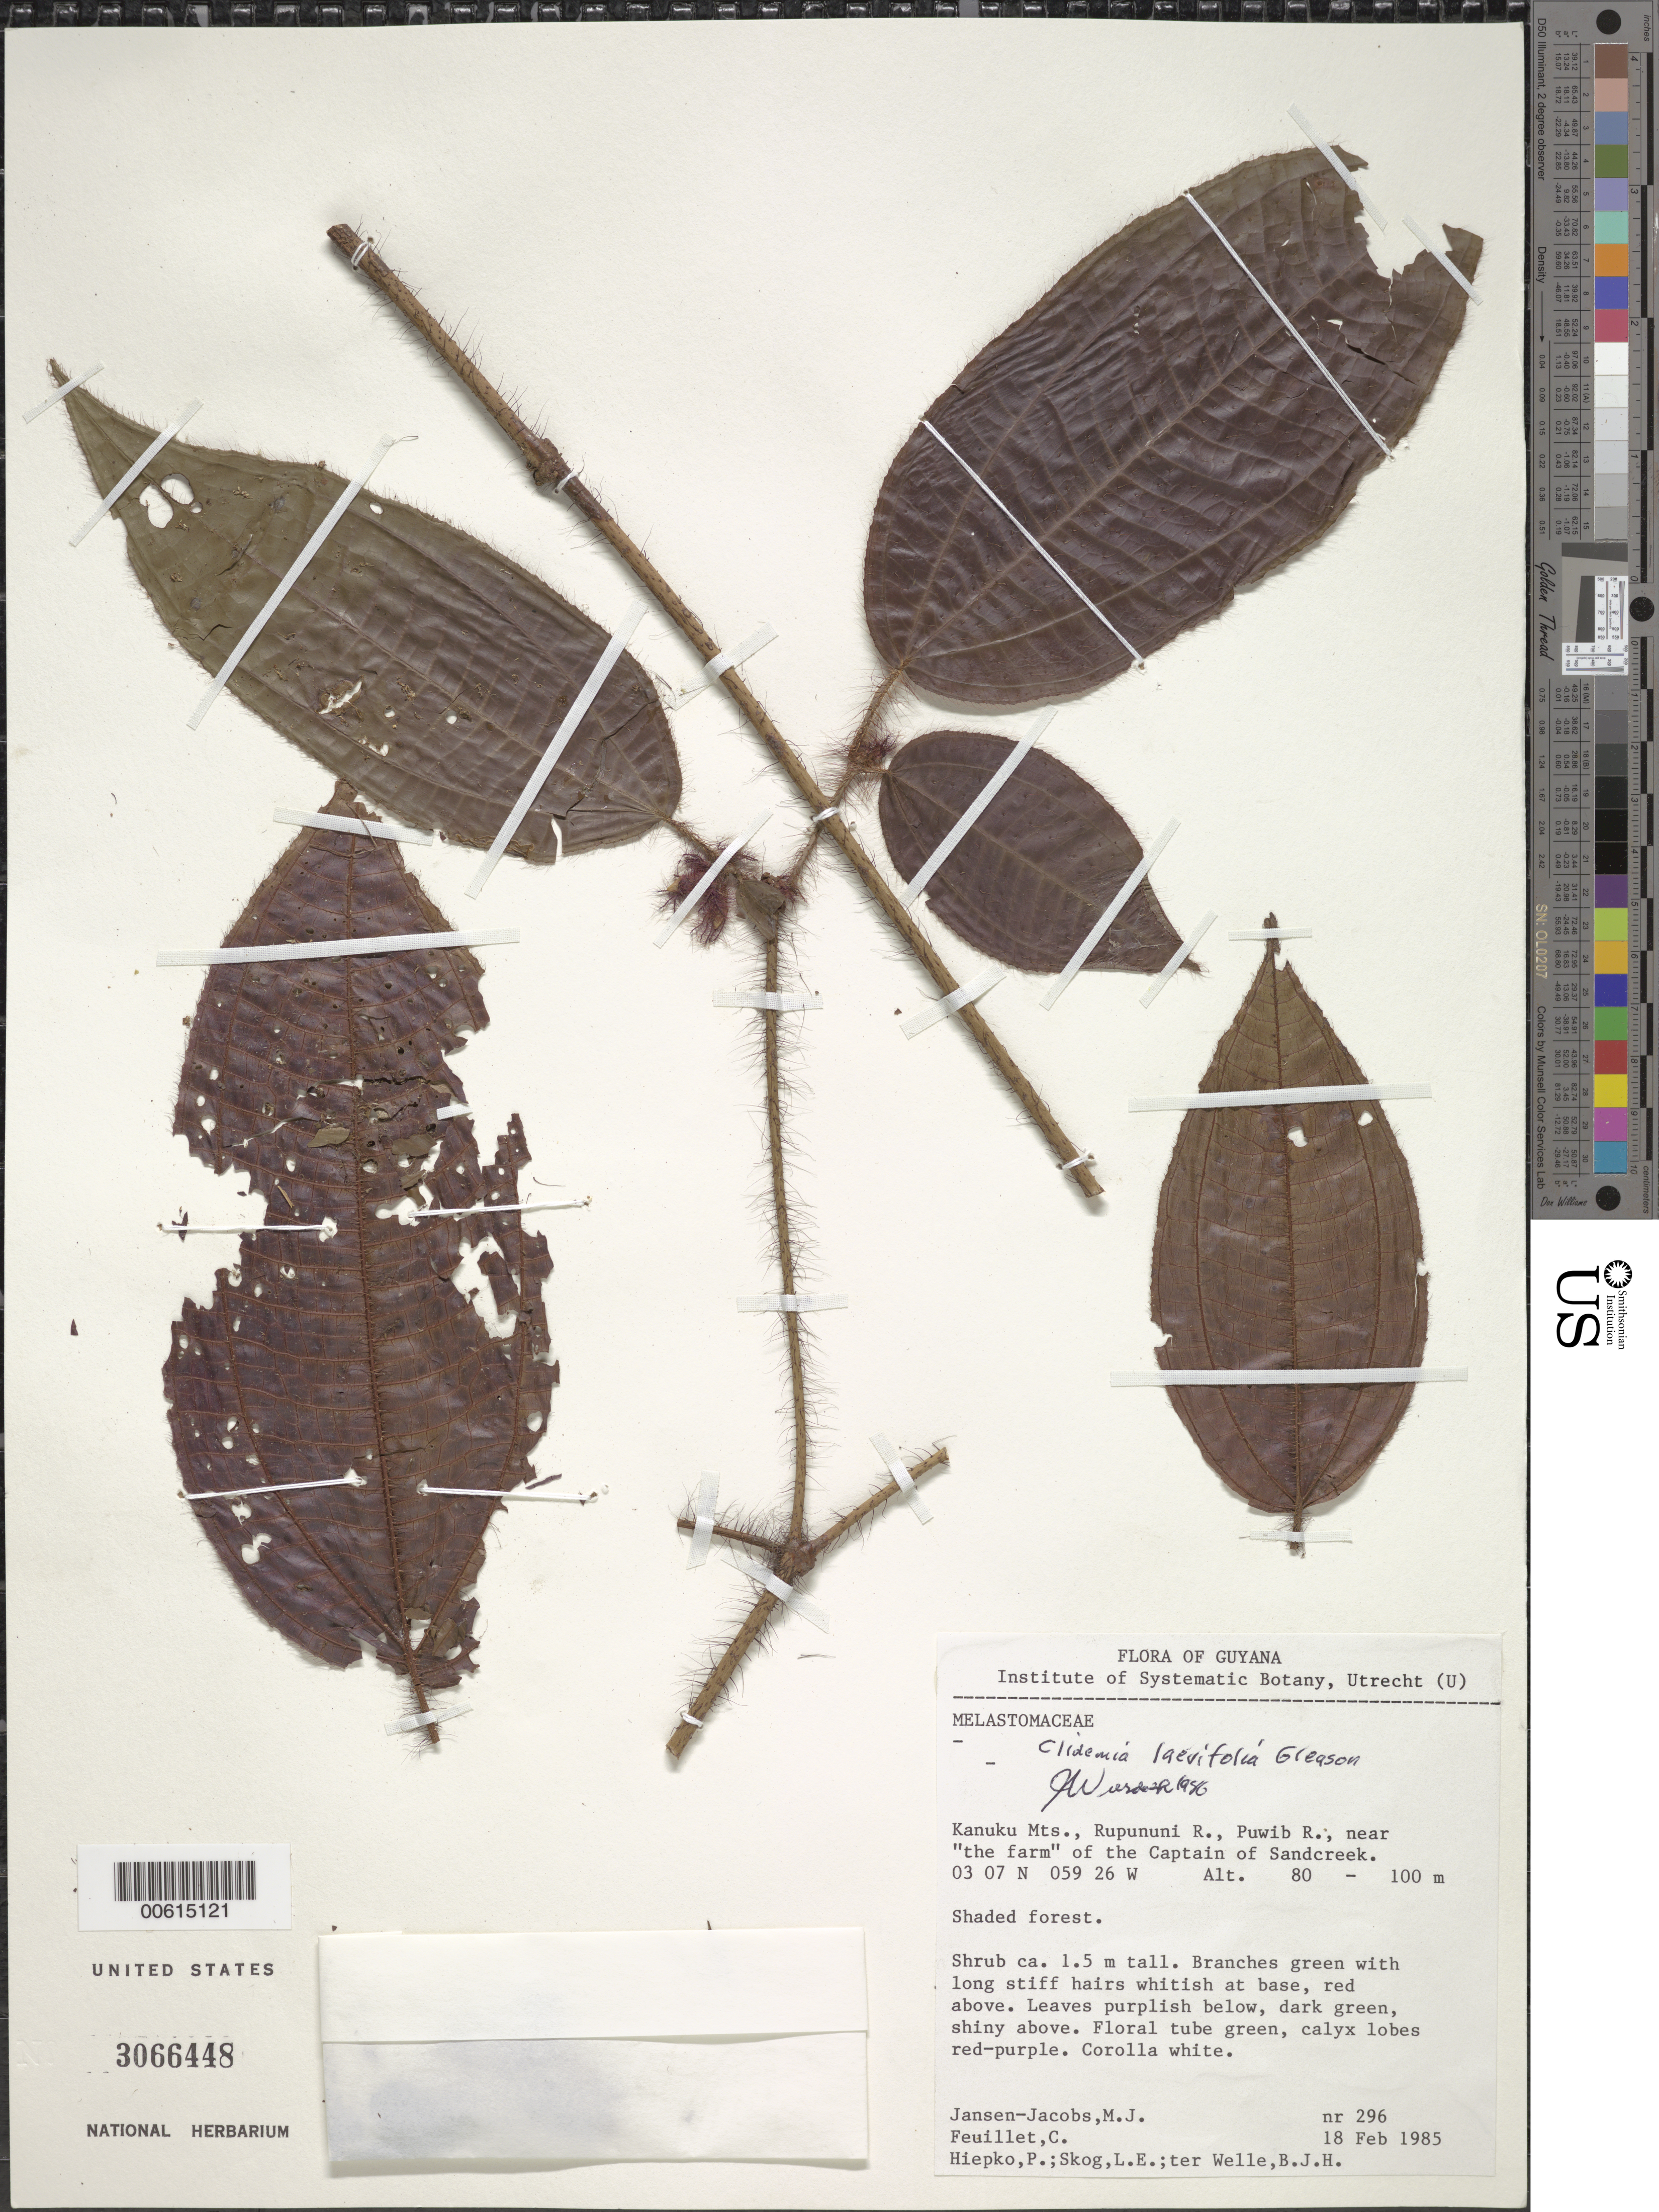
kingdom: Plantae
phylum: Tracheophyta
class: Magnoliopsida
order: Myrtales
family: Melastomataceae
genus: Clidemia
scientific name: Clidemia laevifolia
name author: Gleason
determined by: Wurdack, John J., (US), US (UNITED STATES)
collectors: M. J. Jansen-Jacobs, C. Feuillet, P. H. Hiepko, L. E. Skog & B. Welle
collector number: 296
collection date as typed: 18-Feb-85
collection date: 1985-02-18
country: Guyana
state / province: U. Takutu-U. Essequibo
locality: Kanuku Mts., Rupununi R., Puwib R. near "the farm" of the Captain of Sandcreek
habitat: Shaded forest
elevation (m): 80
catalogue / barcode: US 3066448